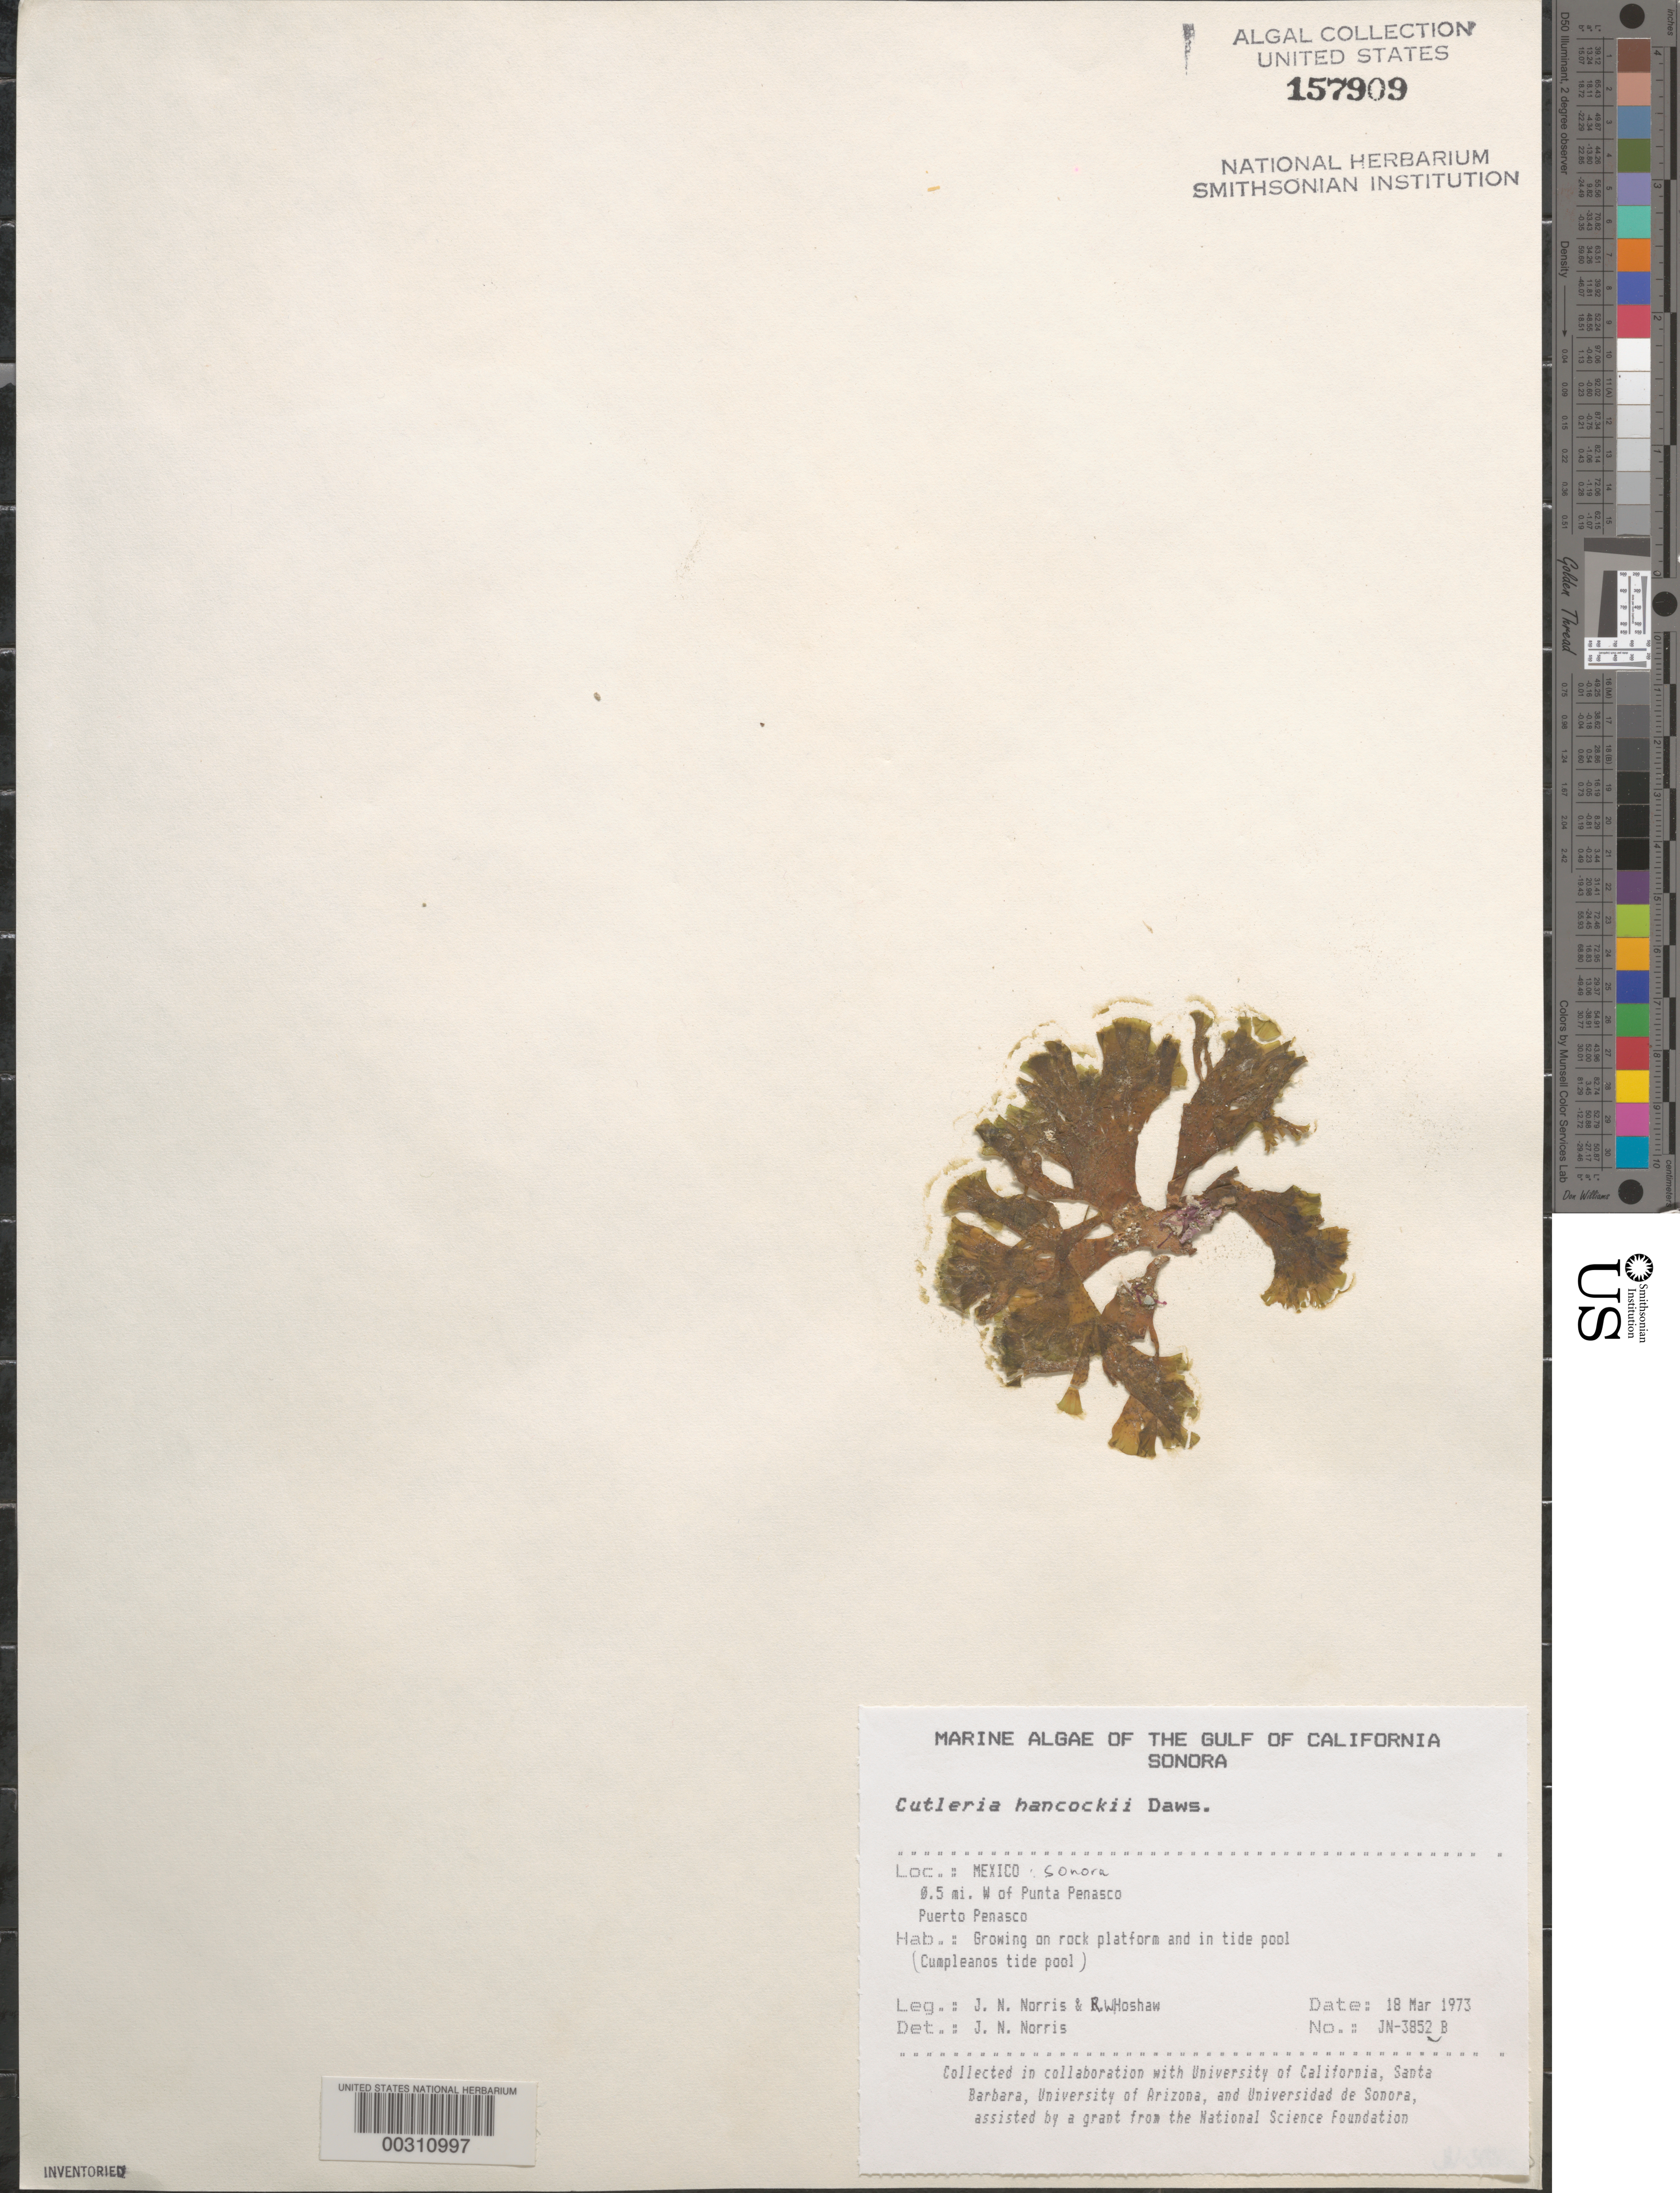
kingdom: Chromista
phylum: Ochrophyta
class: Phaeophyceae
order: Cutleriales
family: Cutleriaceae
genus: Cutleria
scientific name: Cutleria hancockii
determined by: Norris, James N.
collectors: J. N. Norris & R. Hoshaw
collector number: JN-3852b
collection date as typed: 18 Mar 1973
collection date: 1973-03-18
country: Mexico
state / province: Sonora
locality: Puerto Penasco, Cumpleanos Tide Pool, 0.5 mile west of Punta Penasco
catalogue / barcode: US 157909